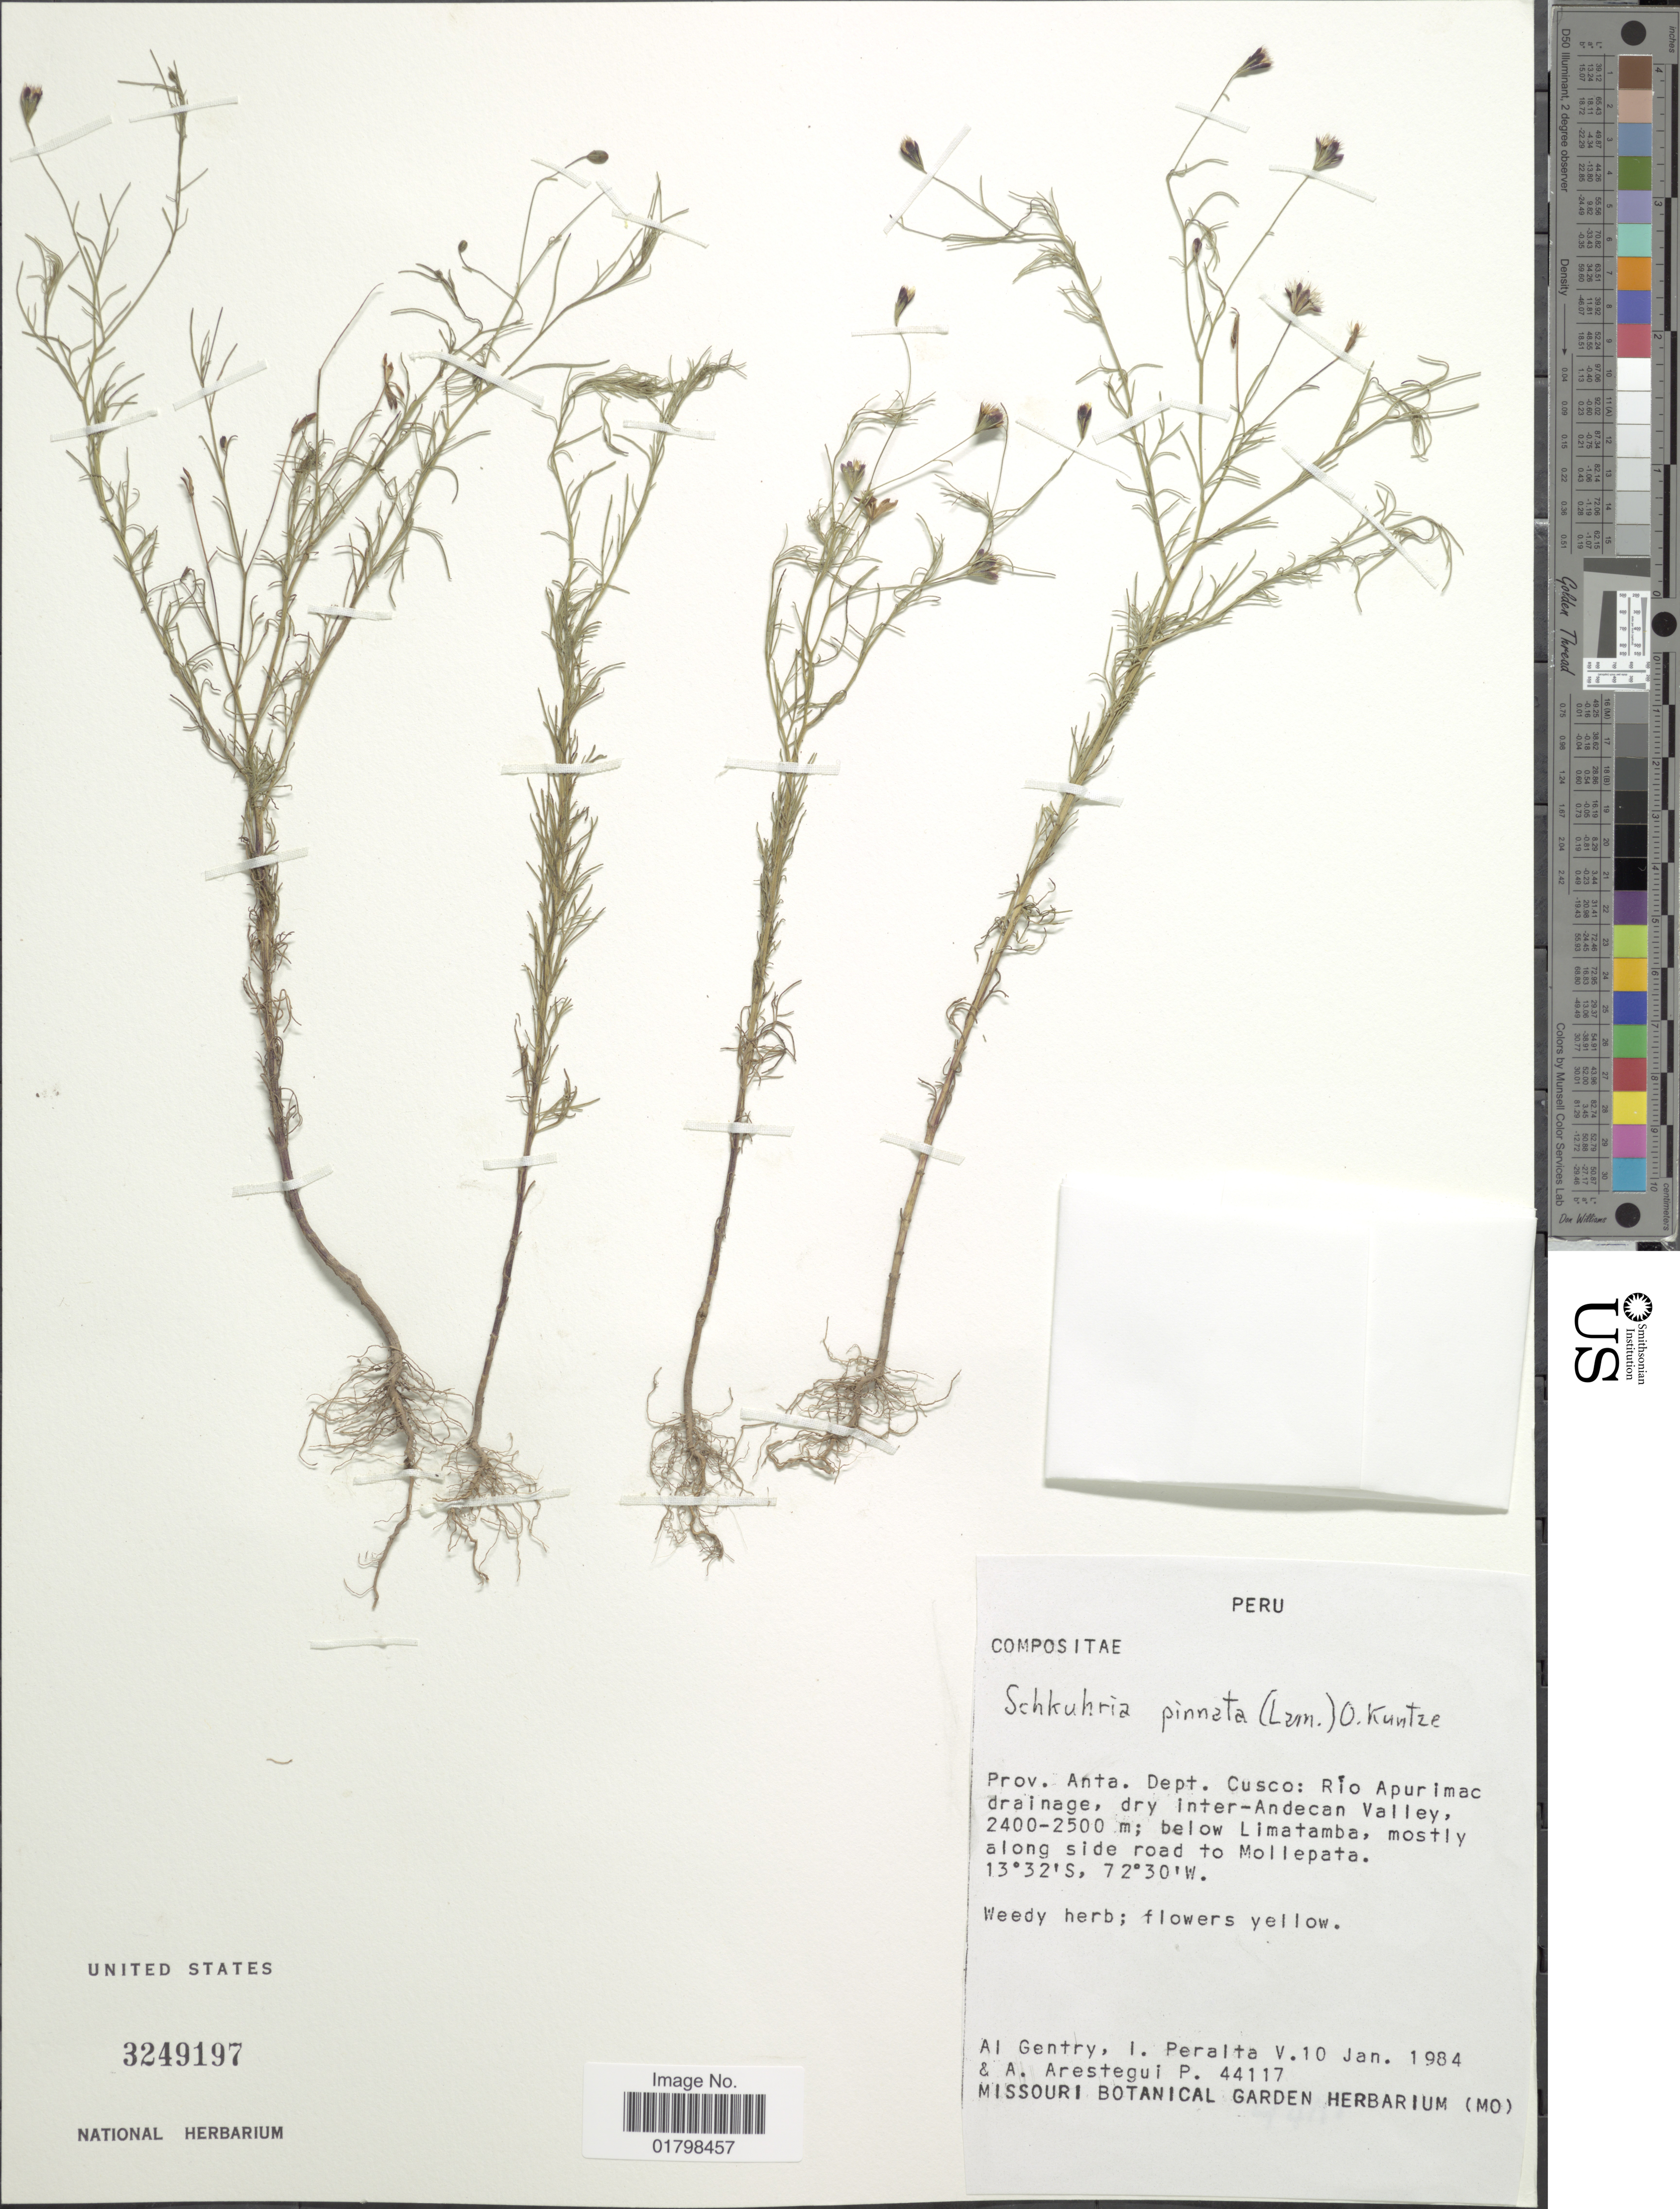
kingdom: Plantae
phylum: Tracheophyta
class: Magnoliopsida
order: Asterales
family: Asteraceae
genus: Schkuhria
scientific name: Schkuhria pinnata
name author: (Lam.) Kuntze ex Thell.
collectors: A. H. Gentry, L. Peralta V. & A. Arestegui P.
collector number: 44117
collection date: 1984-01-10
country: Peru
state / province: Cusco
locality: Prov. Anta. Rio Apurimac drainage, dry Inter-Andecan Valley, below Limatamba, mostly along side road to Mollepata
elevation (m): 2400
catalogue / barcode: US 3249197